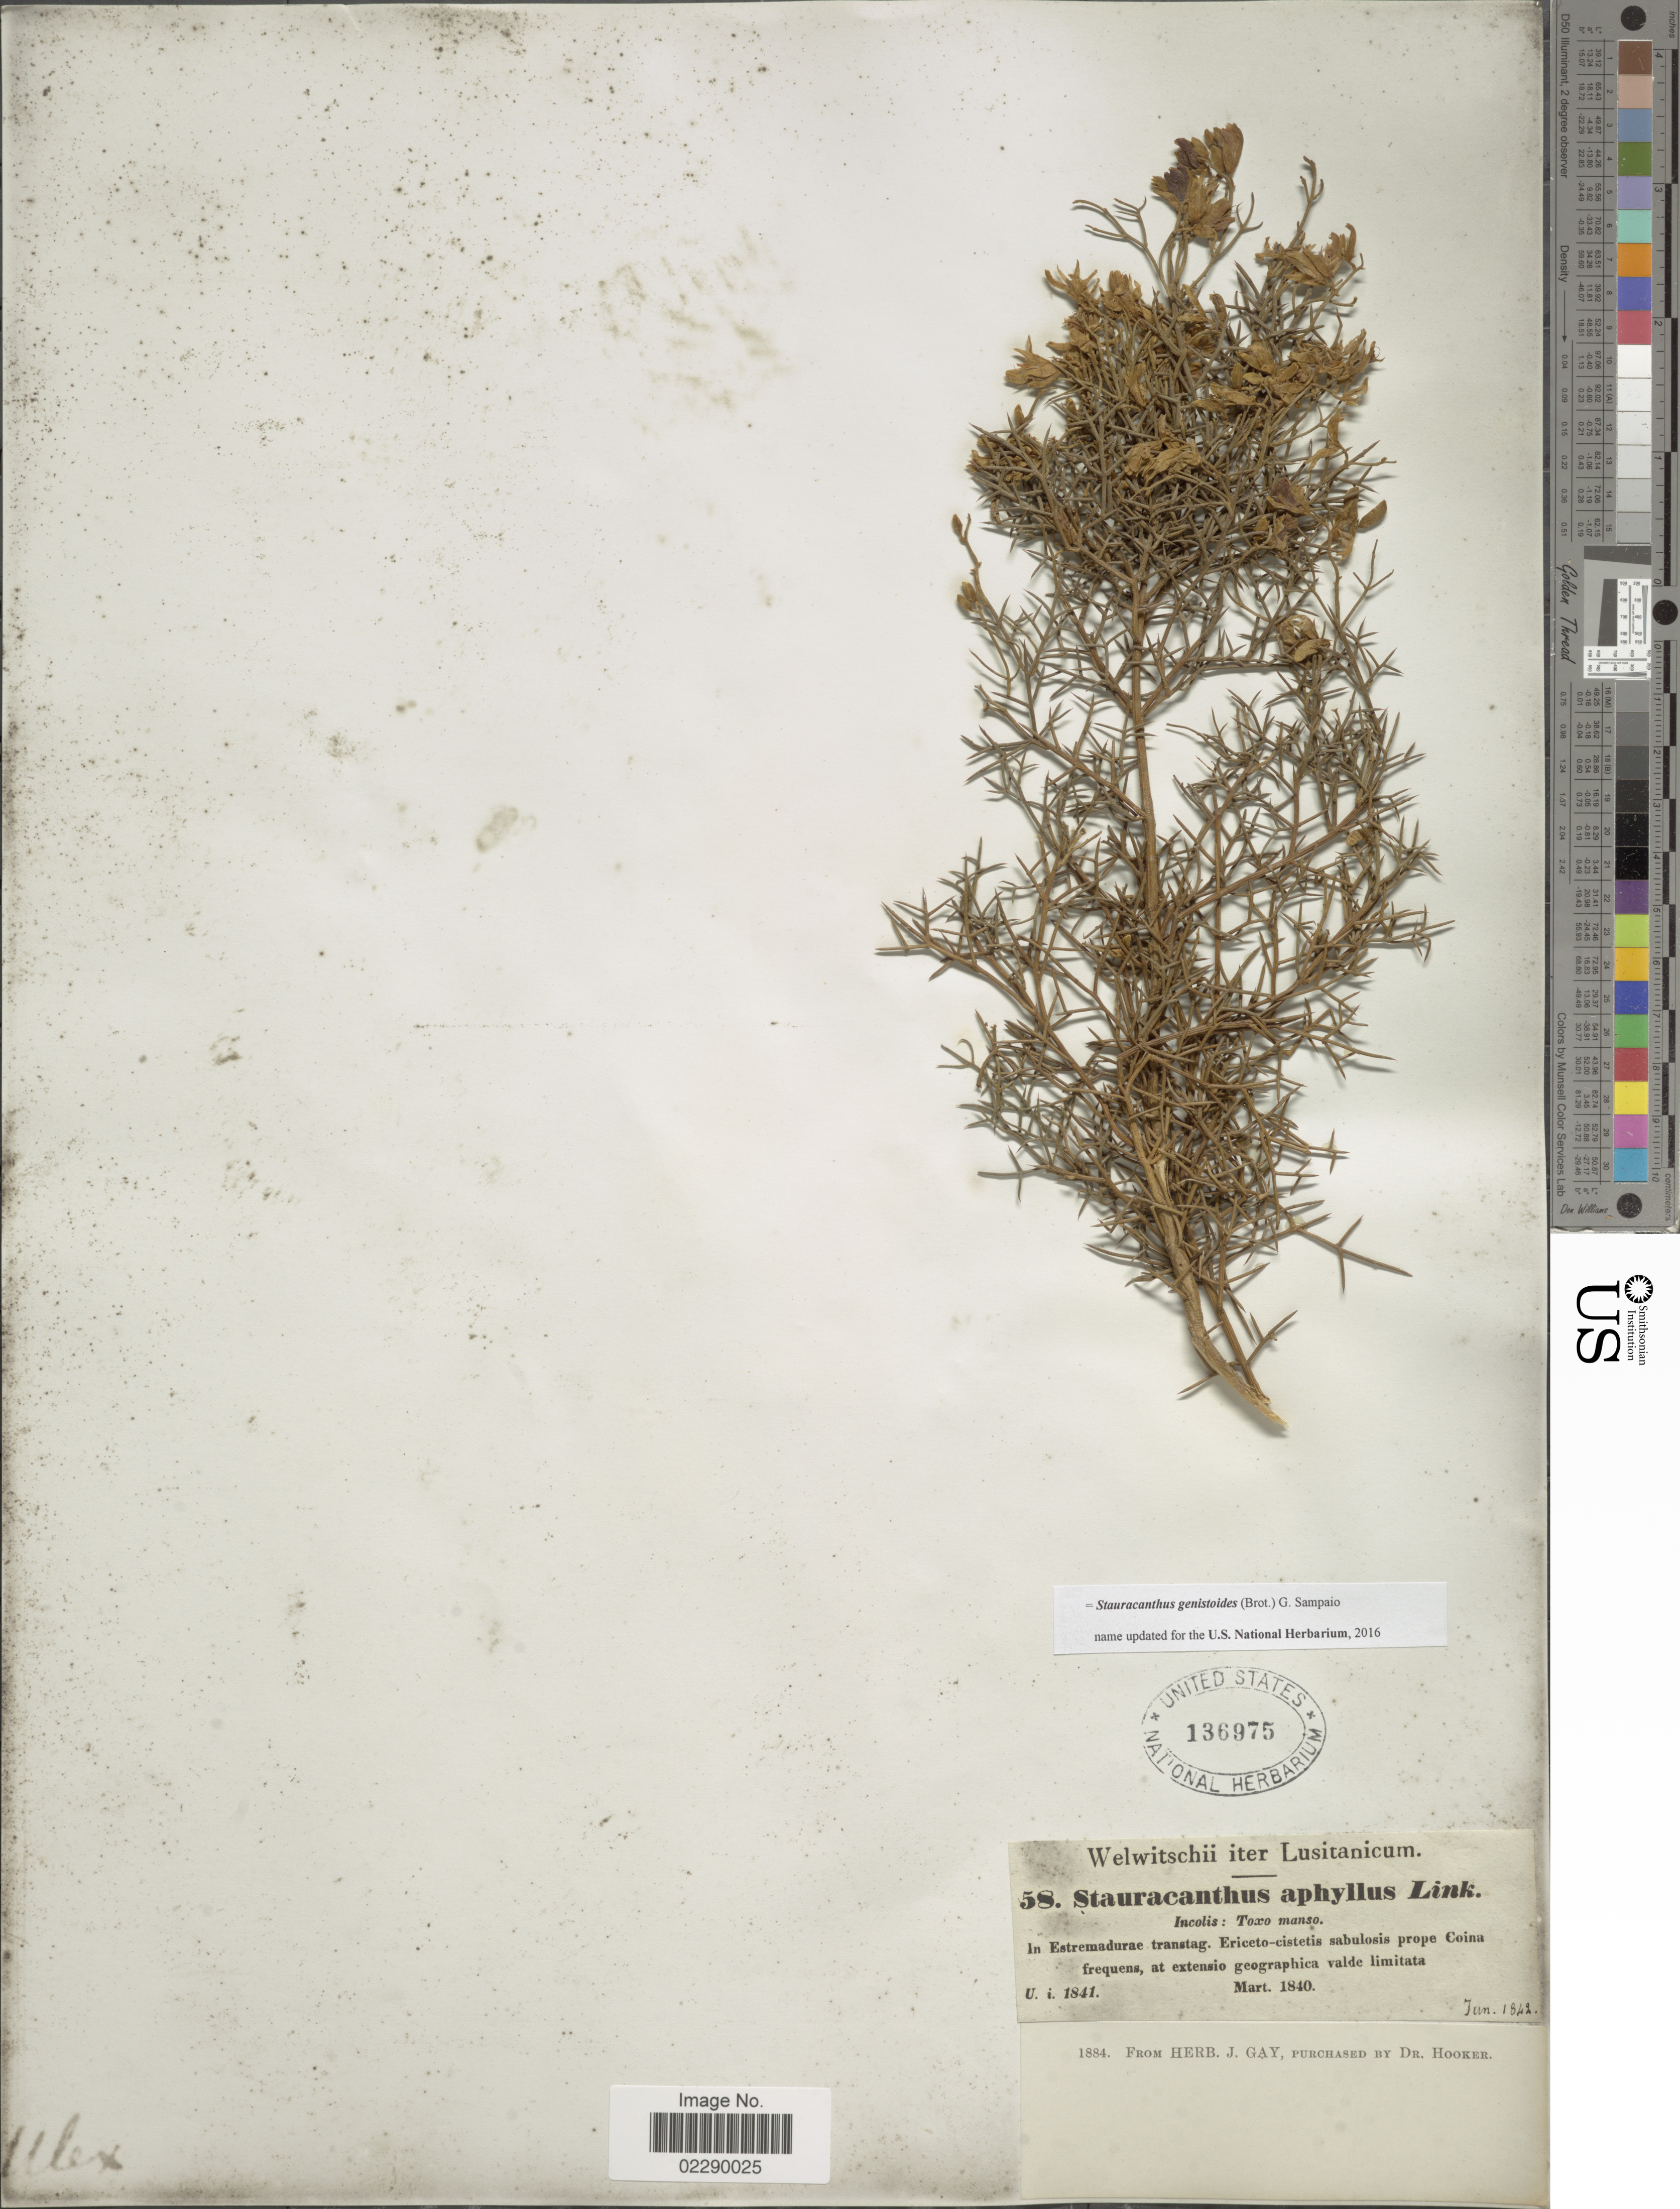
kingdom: Plantae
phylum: Tracheophyta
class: Magnoliopsida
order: Fabales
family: Fabaceae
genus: Stauracanthus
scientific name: Stauracanthus genistoides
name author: (Brot.) Samp.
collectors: -. Welwitsch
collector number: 58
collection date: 1840-03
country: Portugal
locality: Lusitanicum. In Estremadurae transtag. Ericeto-cistetis sabulosis prope Coina frequens, at extensio georgraphica valde limitata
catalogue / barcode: US 136975